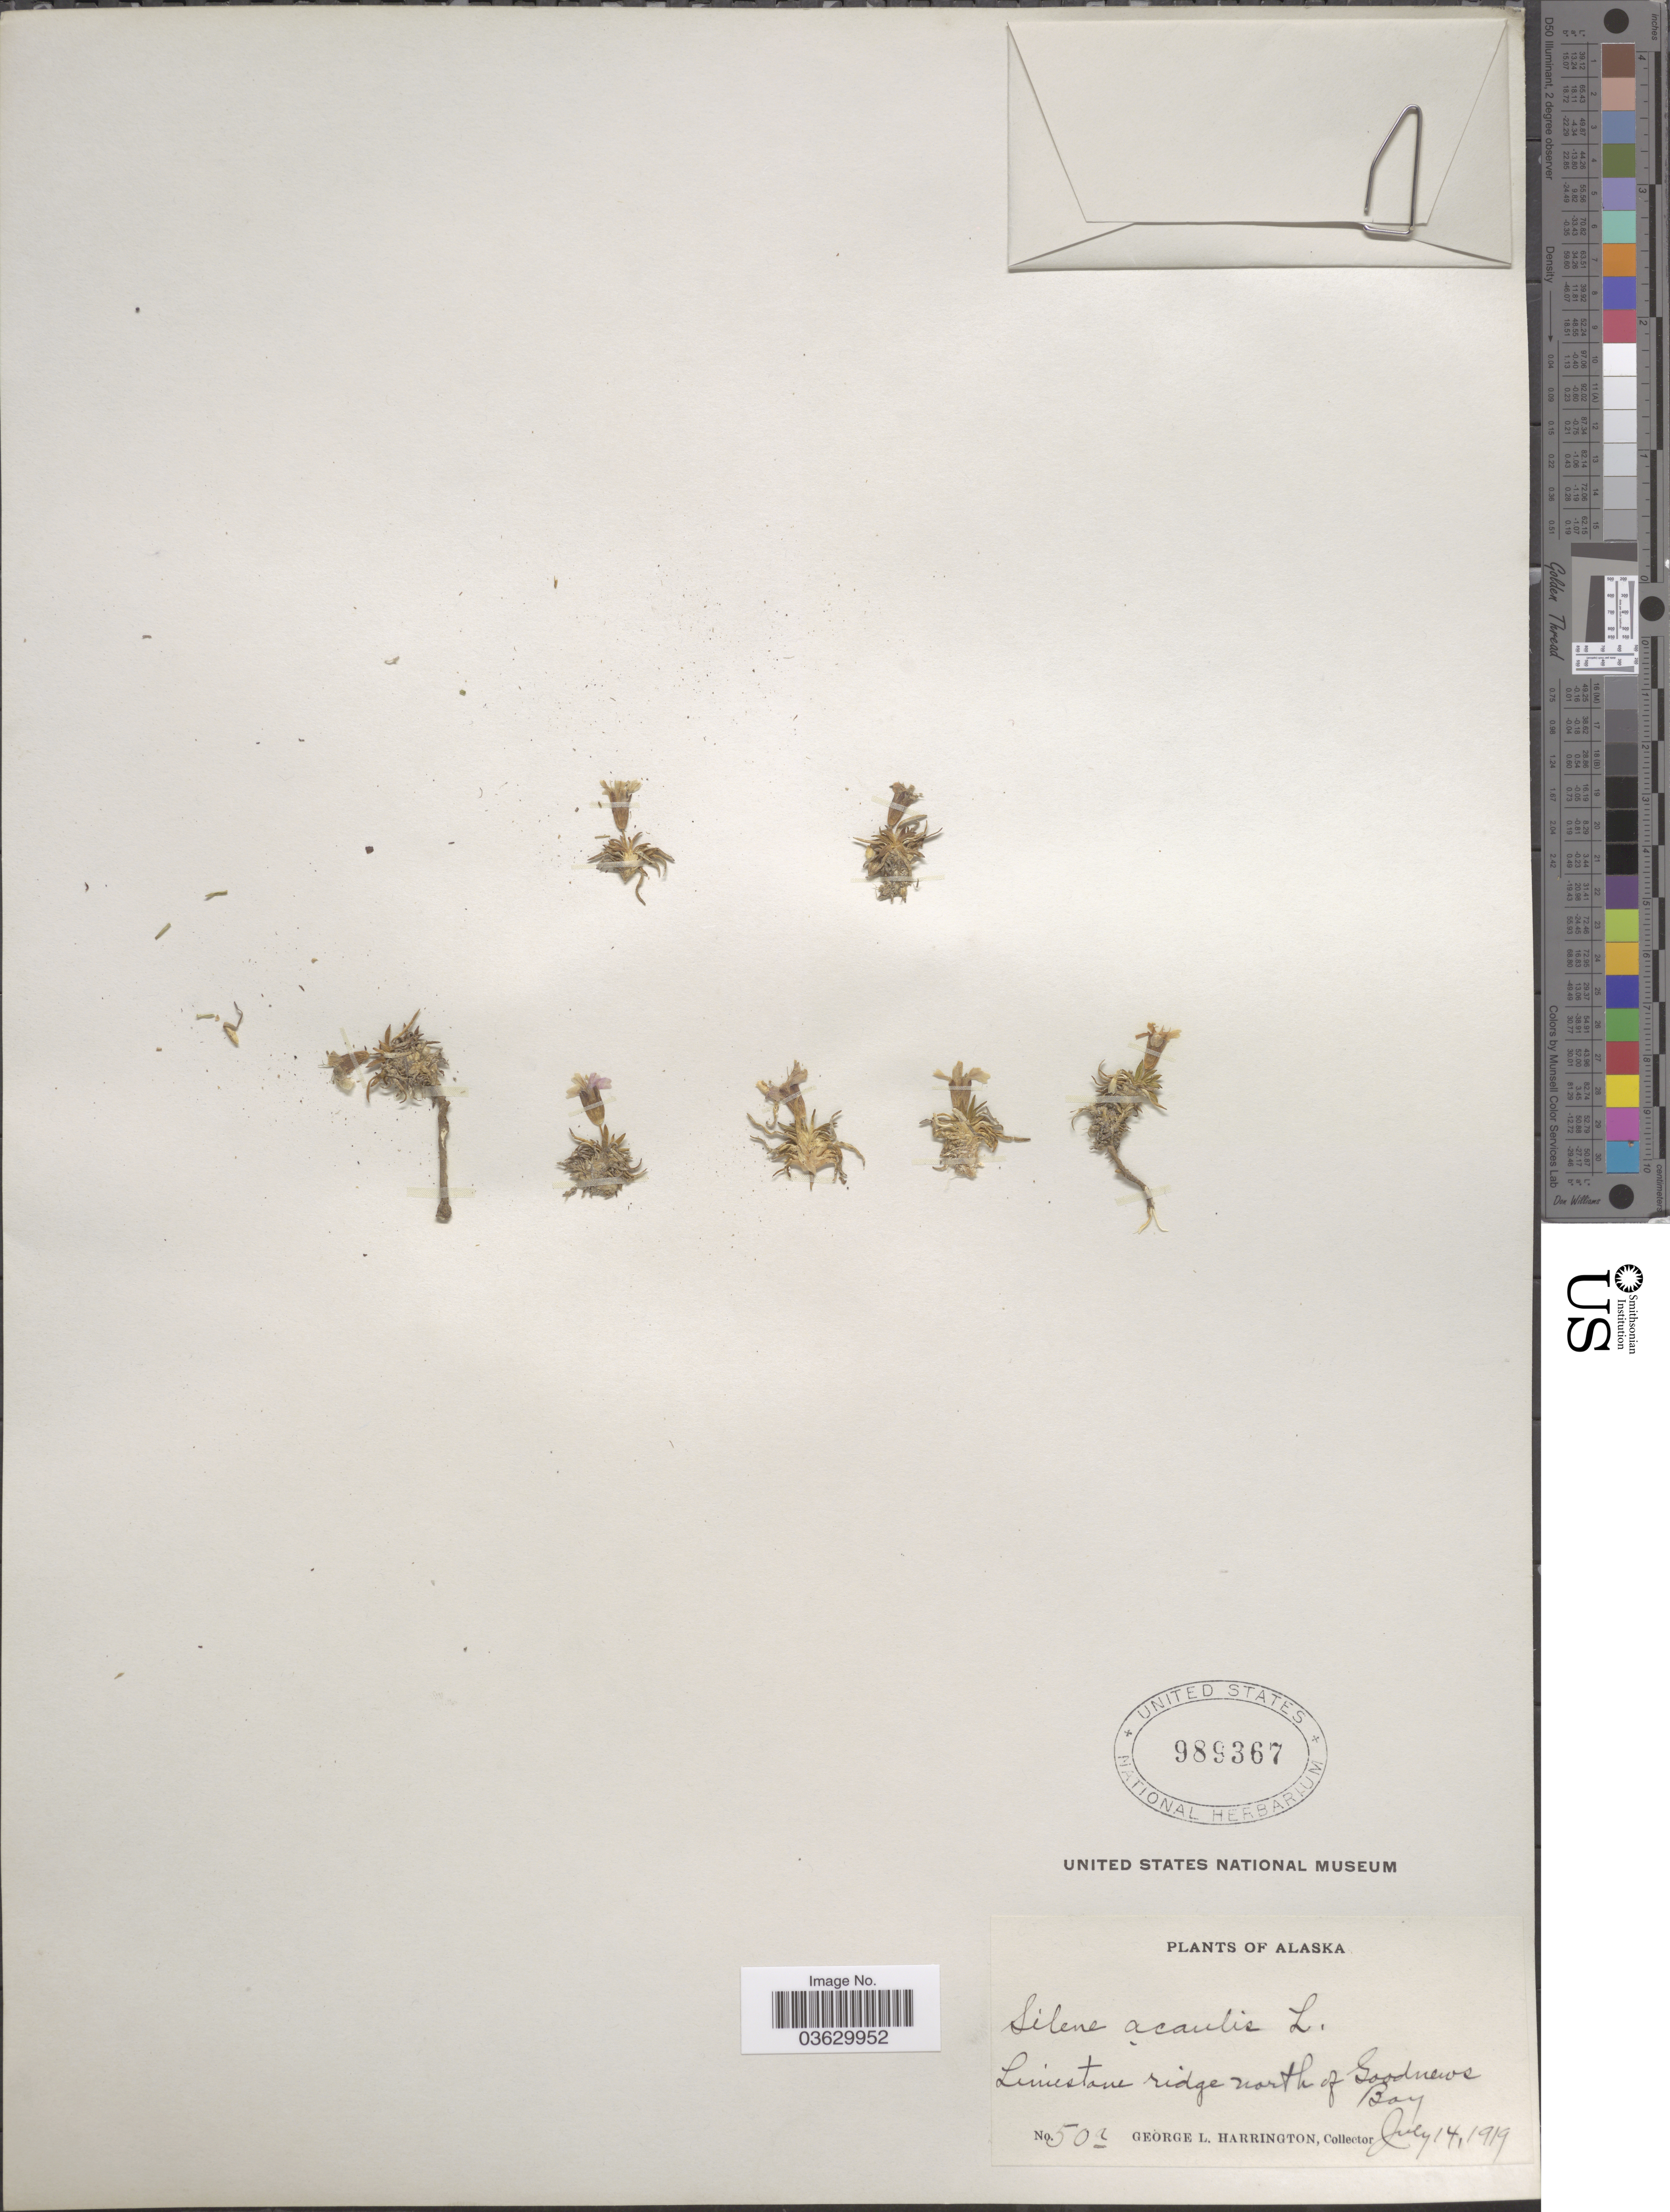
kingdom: Plantae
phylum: Tracheophyta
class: Magnoliopsida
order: Caryophyllales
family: Caryophyllaceae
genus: Silene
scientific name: Silene acaulis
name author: (L.) Jacq.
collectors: G. Harrington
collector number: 50a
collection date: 1919-07-14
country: United States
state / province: Alaska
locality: Limestone ridge north of Goodnews Bay.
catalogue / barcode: US 989367